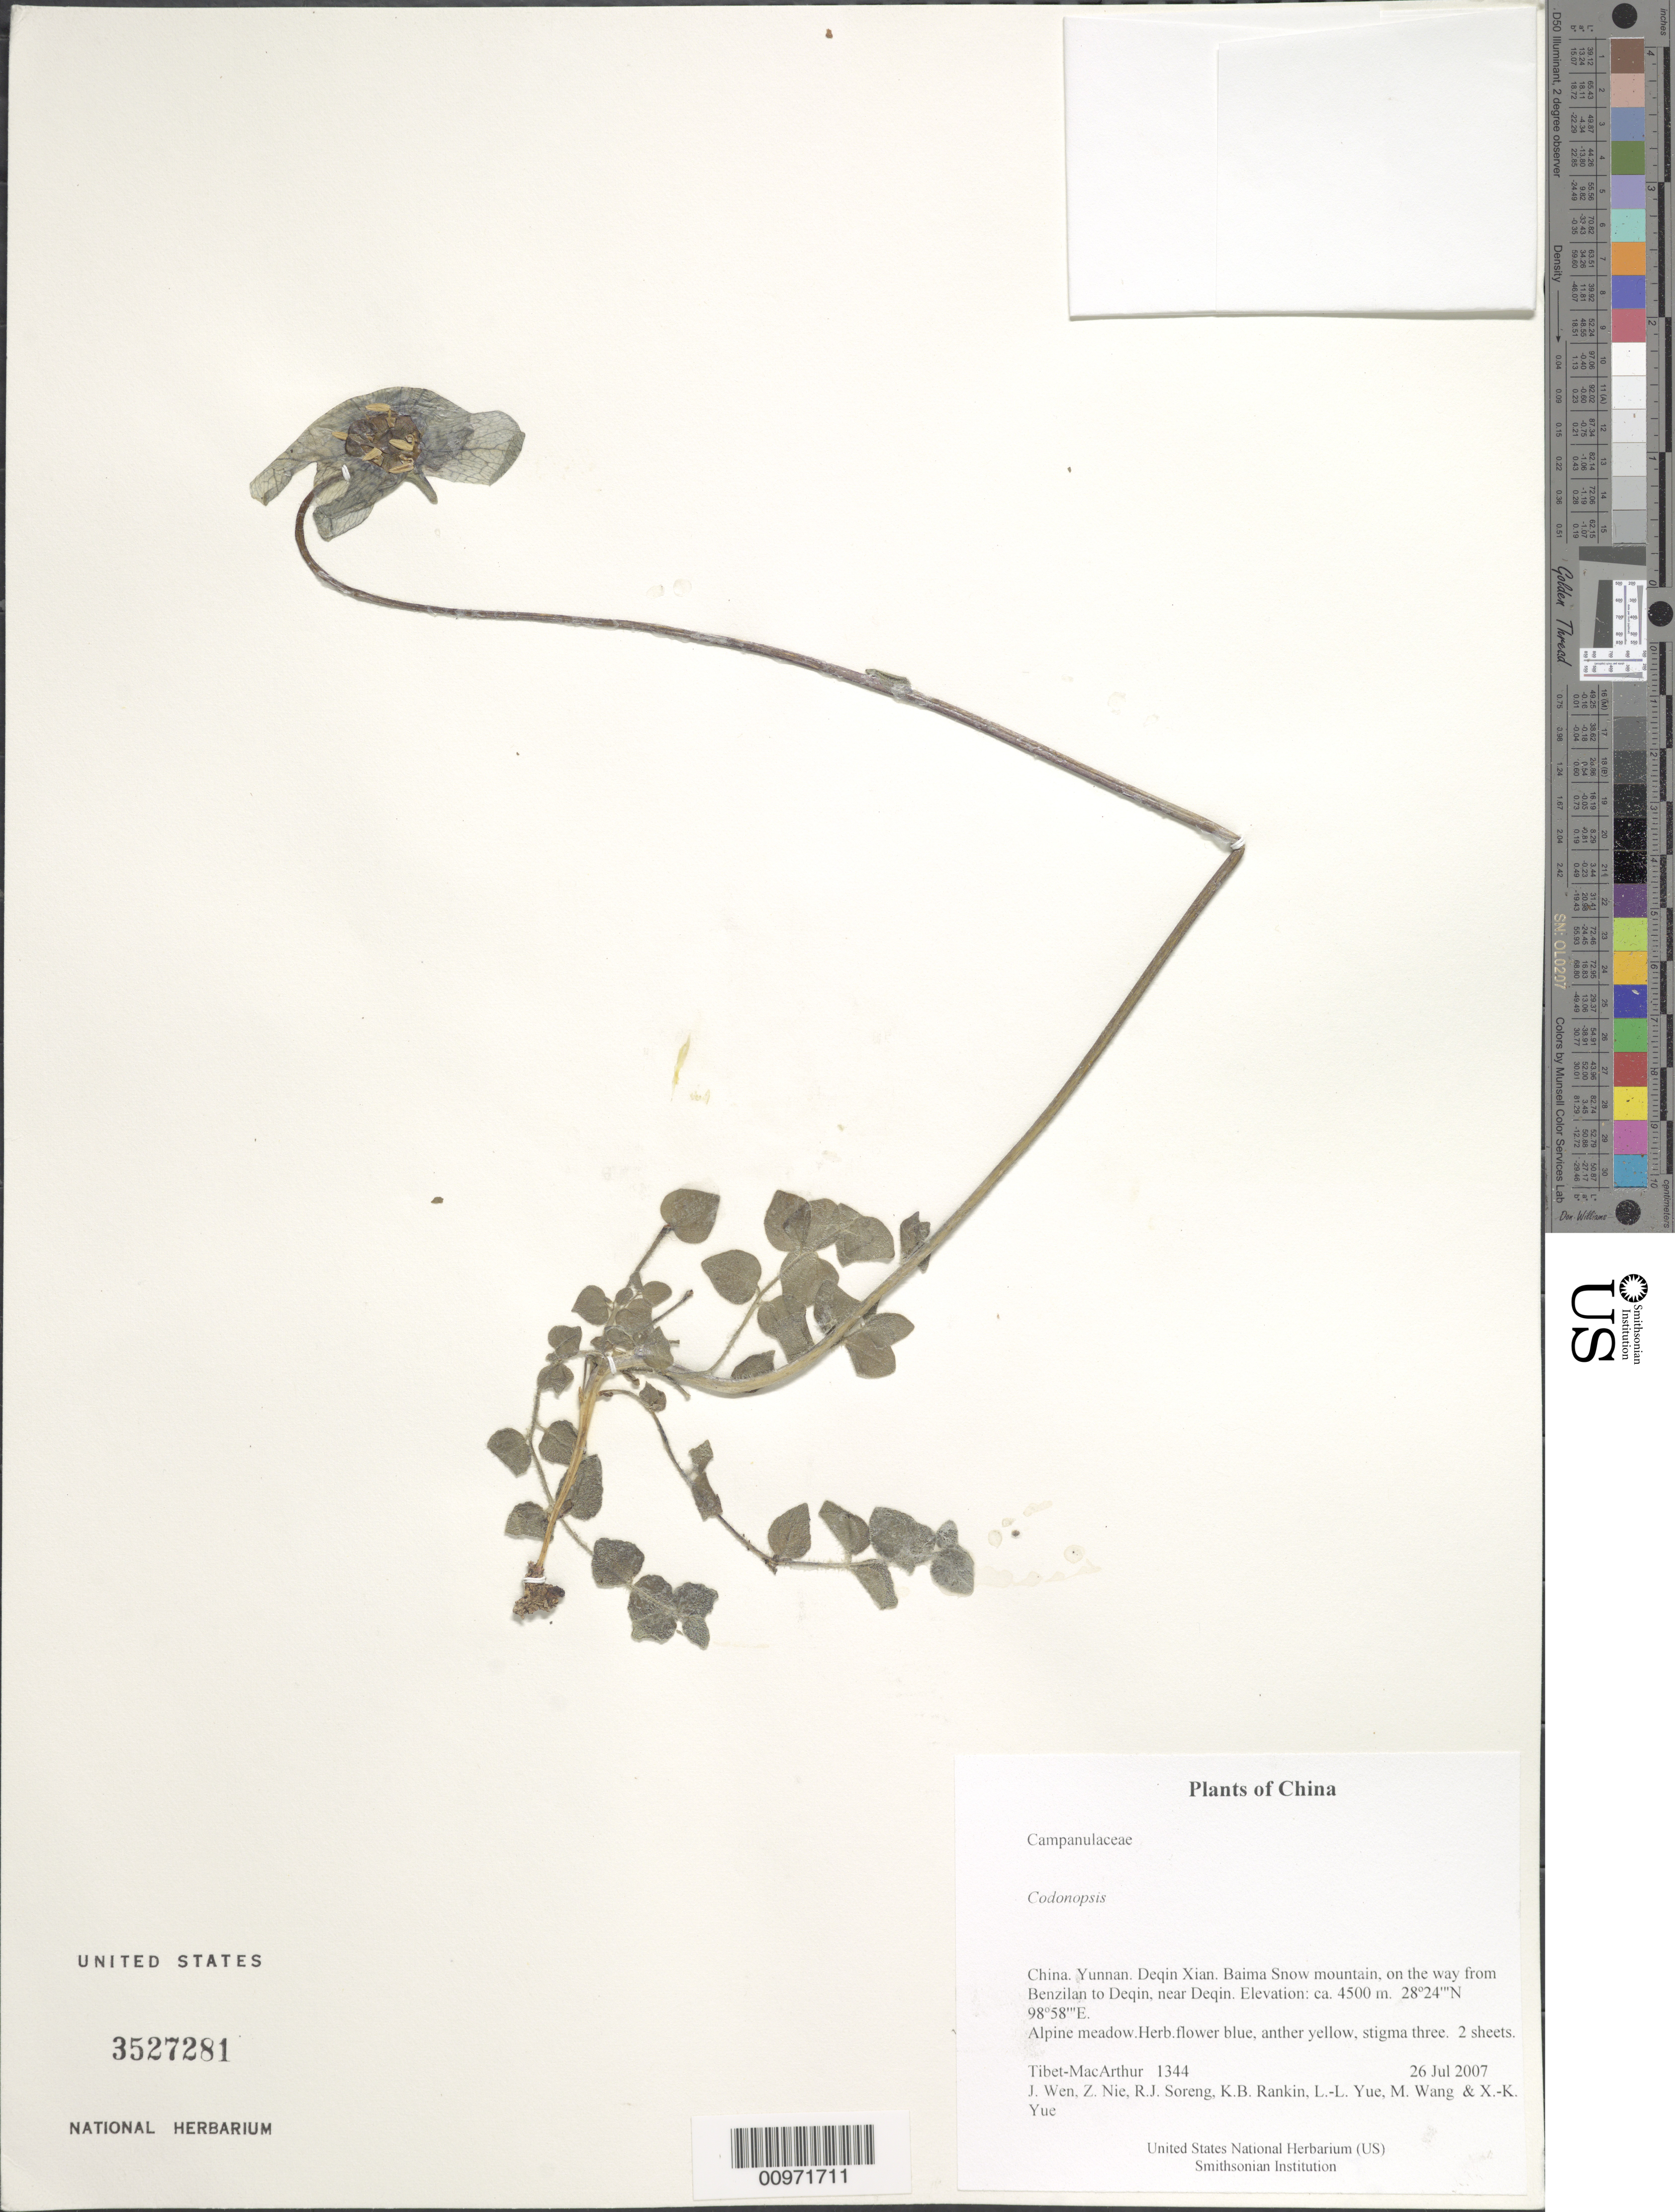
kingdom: Plantae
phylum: Tracheophyta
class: Magnoliopsida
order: Asterales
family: Campanulaceae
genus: Codonopsis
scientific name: Codonopsis sp.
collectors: Tibet-MacArthur, J. Wen, Z. Nie, R. J. Soreng, K. Rankin, L. Yue, M. Wang & X. Yue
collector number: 1344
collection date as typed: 26 Jul 2007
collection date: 2007-07-26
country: China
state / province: Yunnan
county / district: Deqin Xian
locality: Baima Snow mountain, on the way from Benzilan to Deqin, near Deqin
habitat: Alpine meadow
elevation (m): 4500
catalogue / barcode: US 3527281